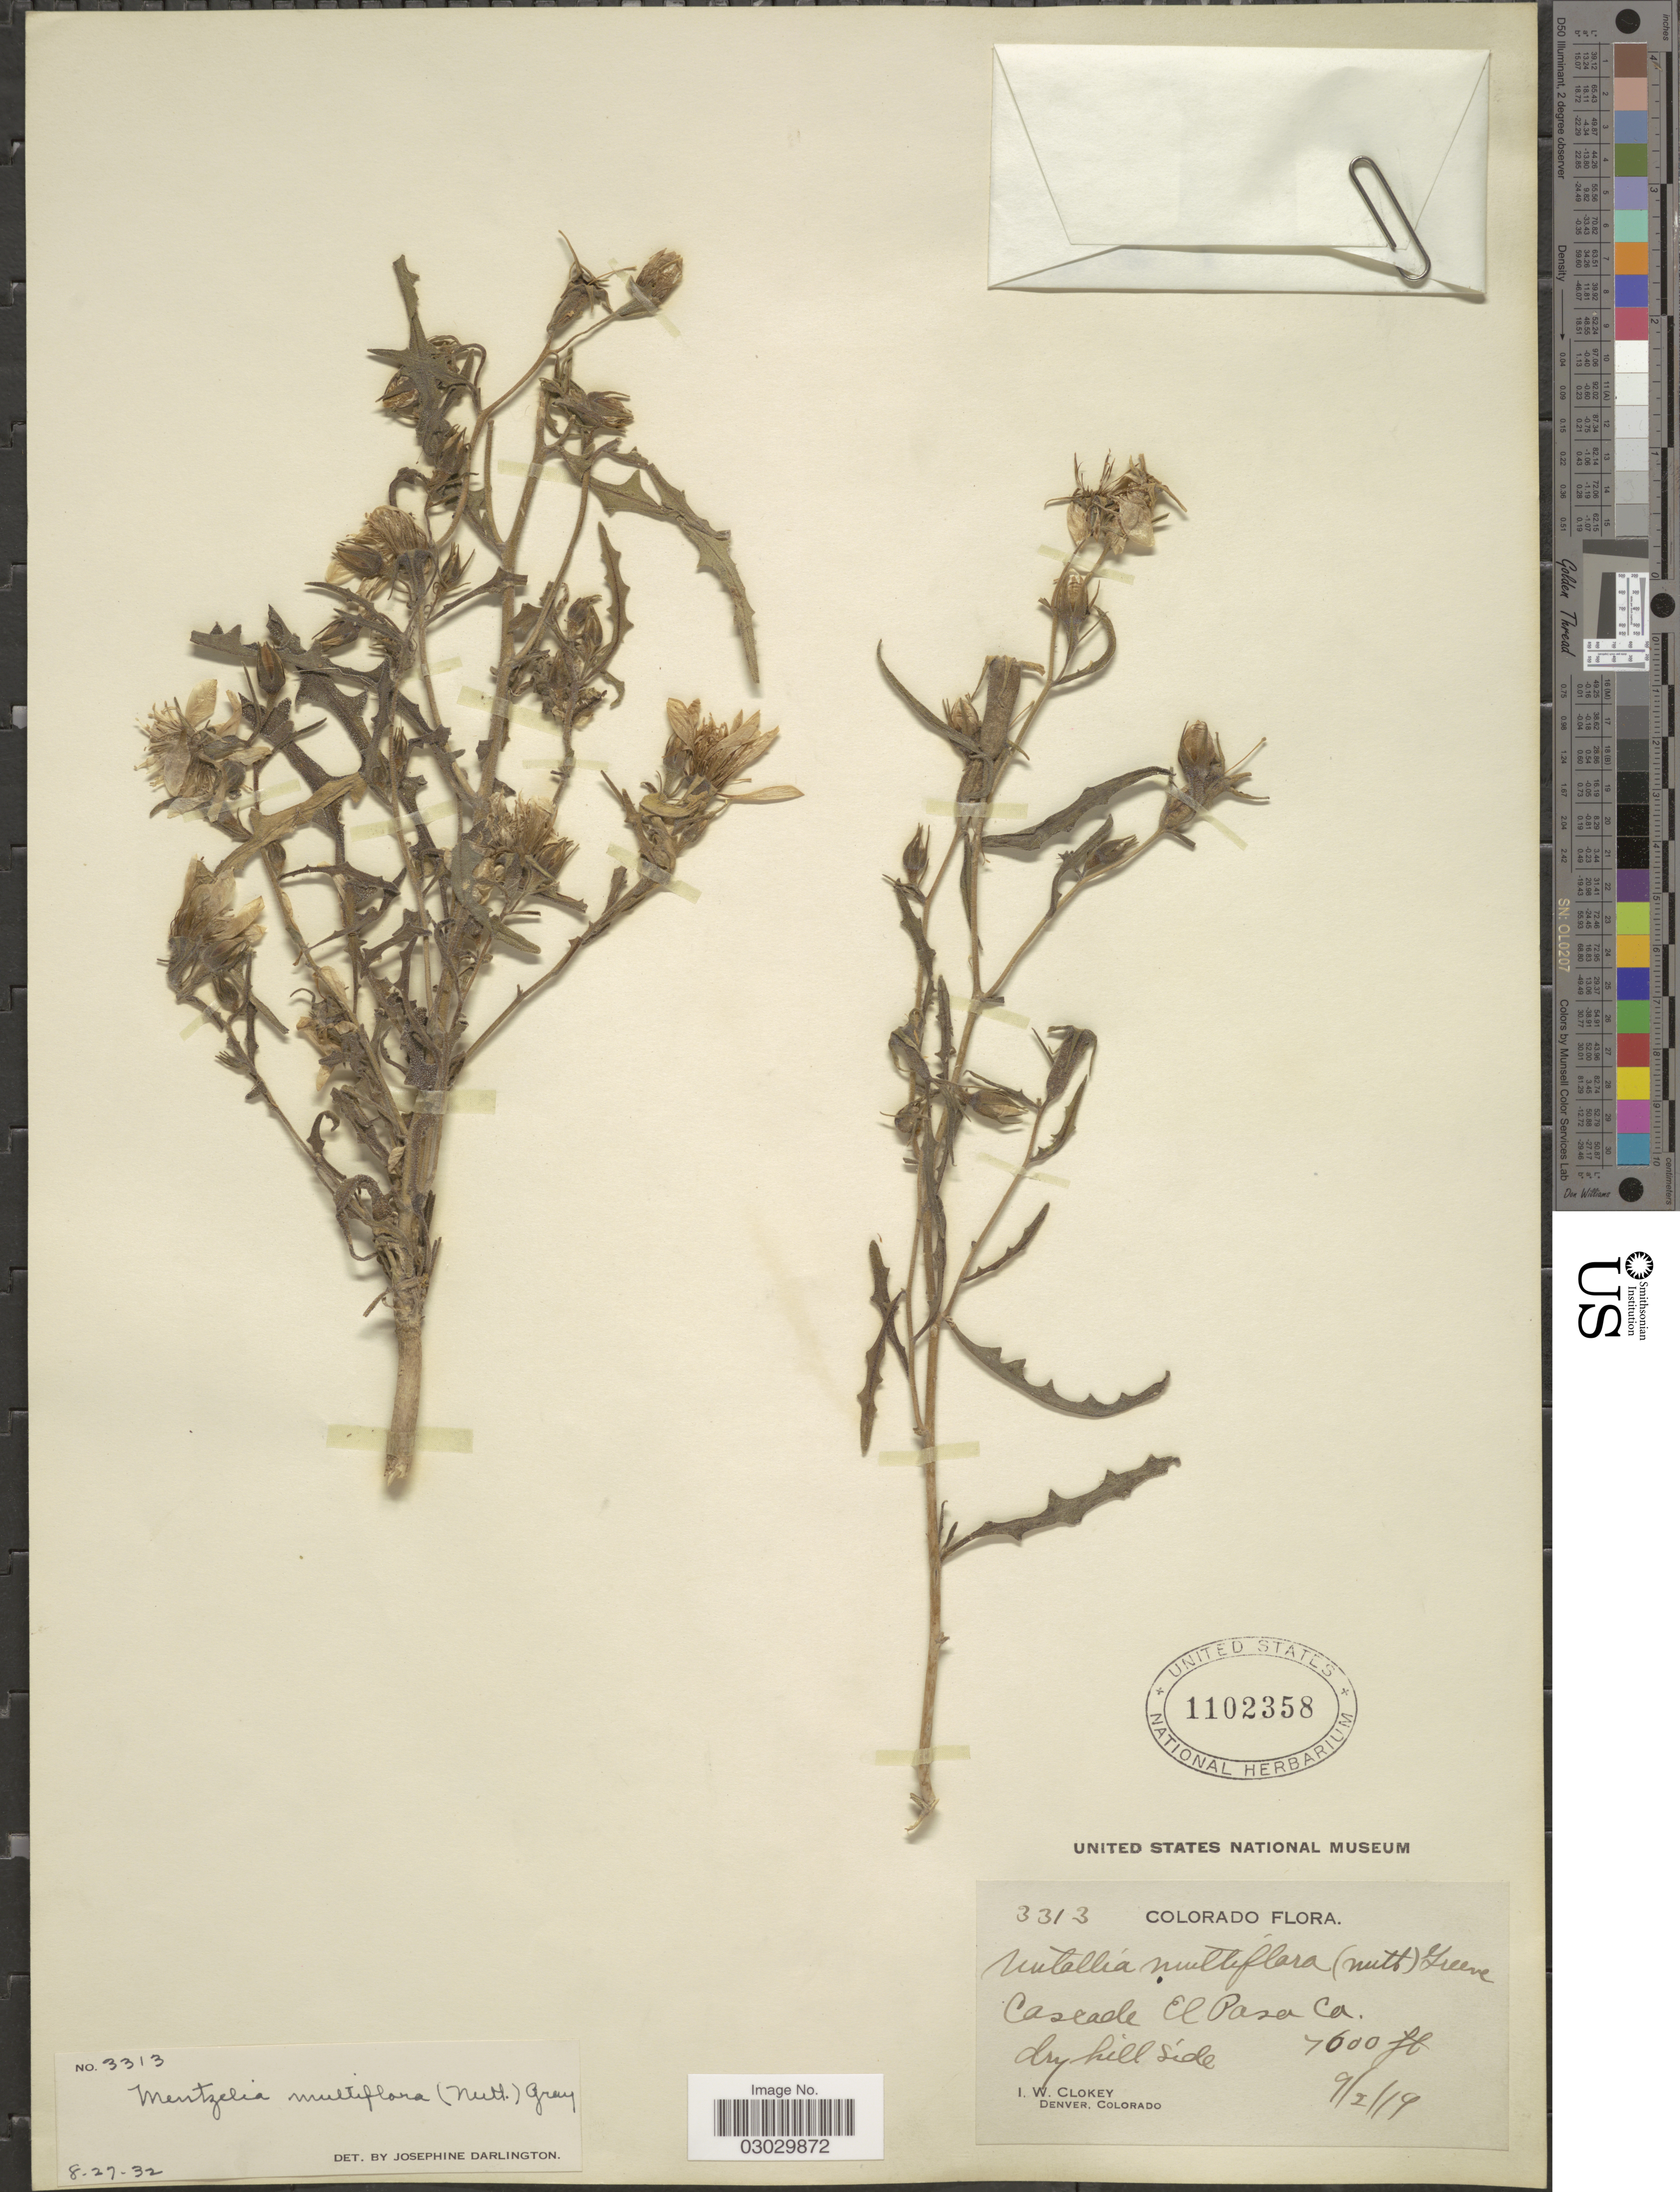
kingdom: Plantae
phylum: Tracheophyta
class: Magnoliopsida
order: Cornales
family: Loasaceae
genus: Mentzelia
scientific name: Mentzelia multiflora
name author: (Nutt.) A. Gray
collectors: I. W. Clokey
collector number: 3313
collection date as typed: Transcribed d/m/y: 2/9/19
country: United States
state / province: Colorado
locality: Cascade, El Pasa Co.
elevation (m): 2316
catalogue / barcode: US 1102358